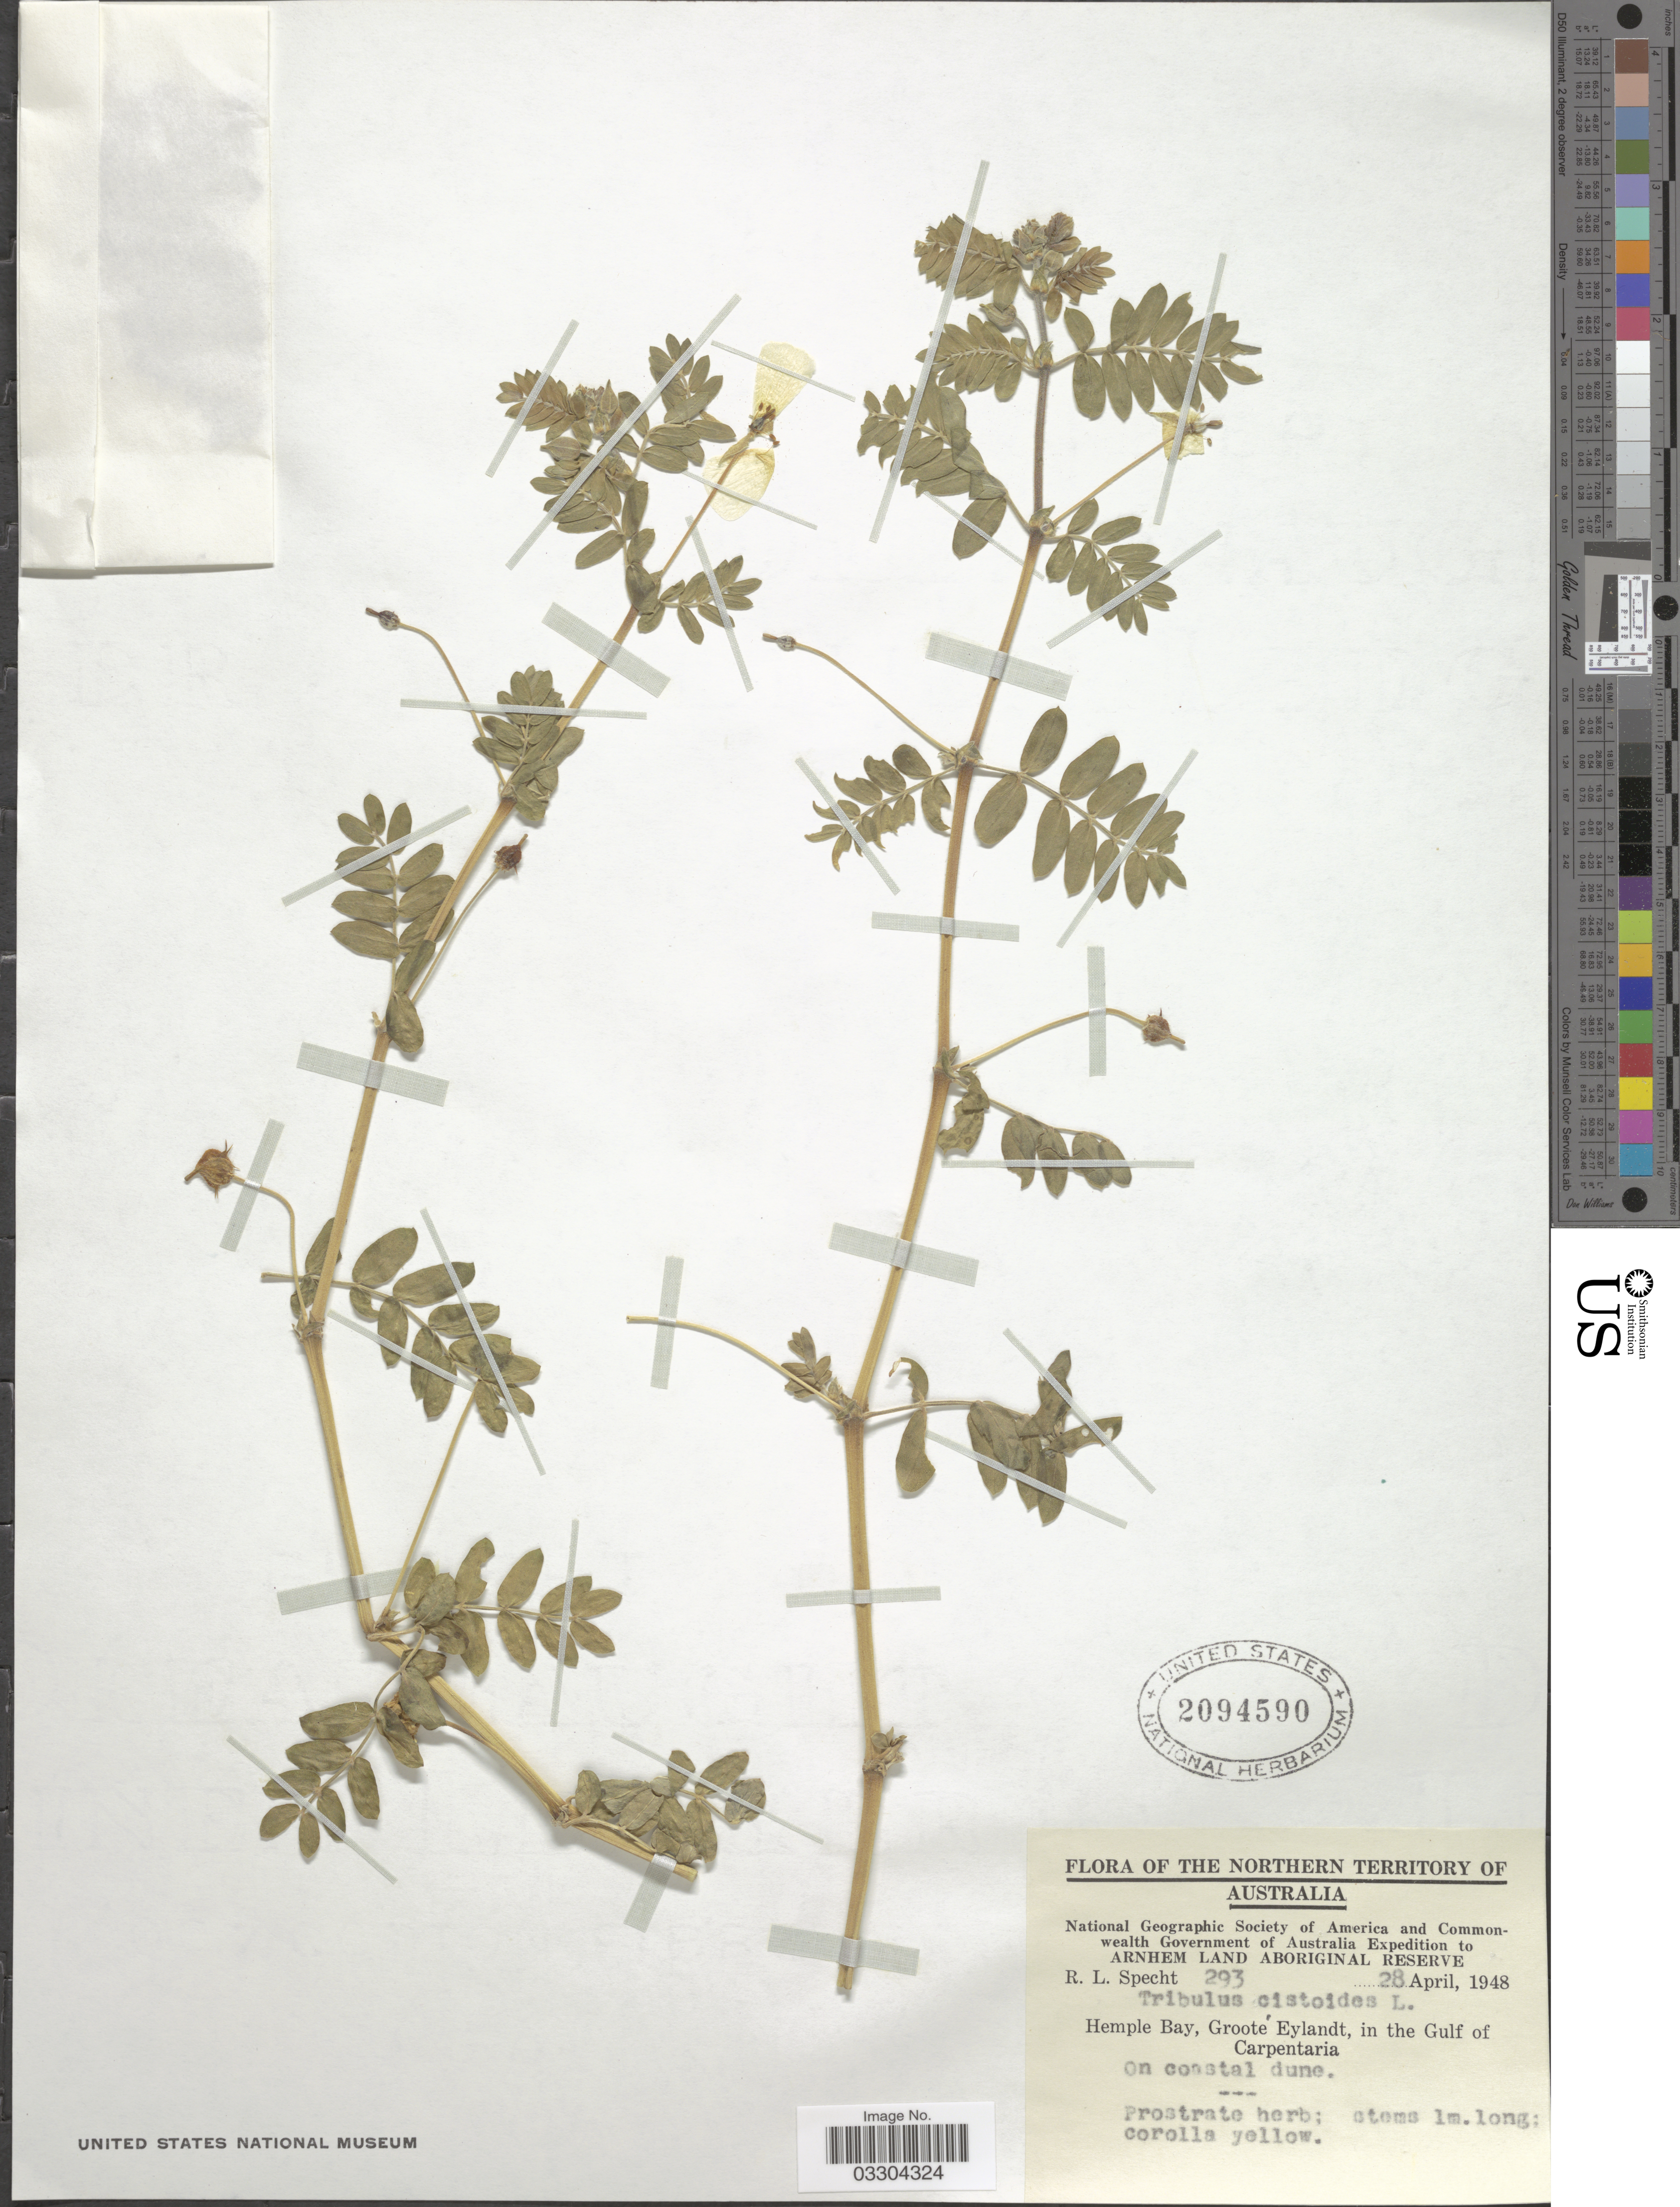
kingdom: Plantae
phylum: Tracheophyta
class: Magnoliopsida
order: Zygophyllales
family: Zygophyllaceae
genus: Tribulus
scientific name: Tribulus cistoides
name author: L.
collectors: R. L. Specht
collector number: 293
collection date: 1948-04-28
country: Australia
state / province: Northern Territory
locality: Arnhem Land Aboriginal Reserve. Hemple Bay, Groote Eylandt, in the Gulf of Carpentaria.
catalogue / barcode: US 2094590